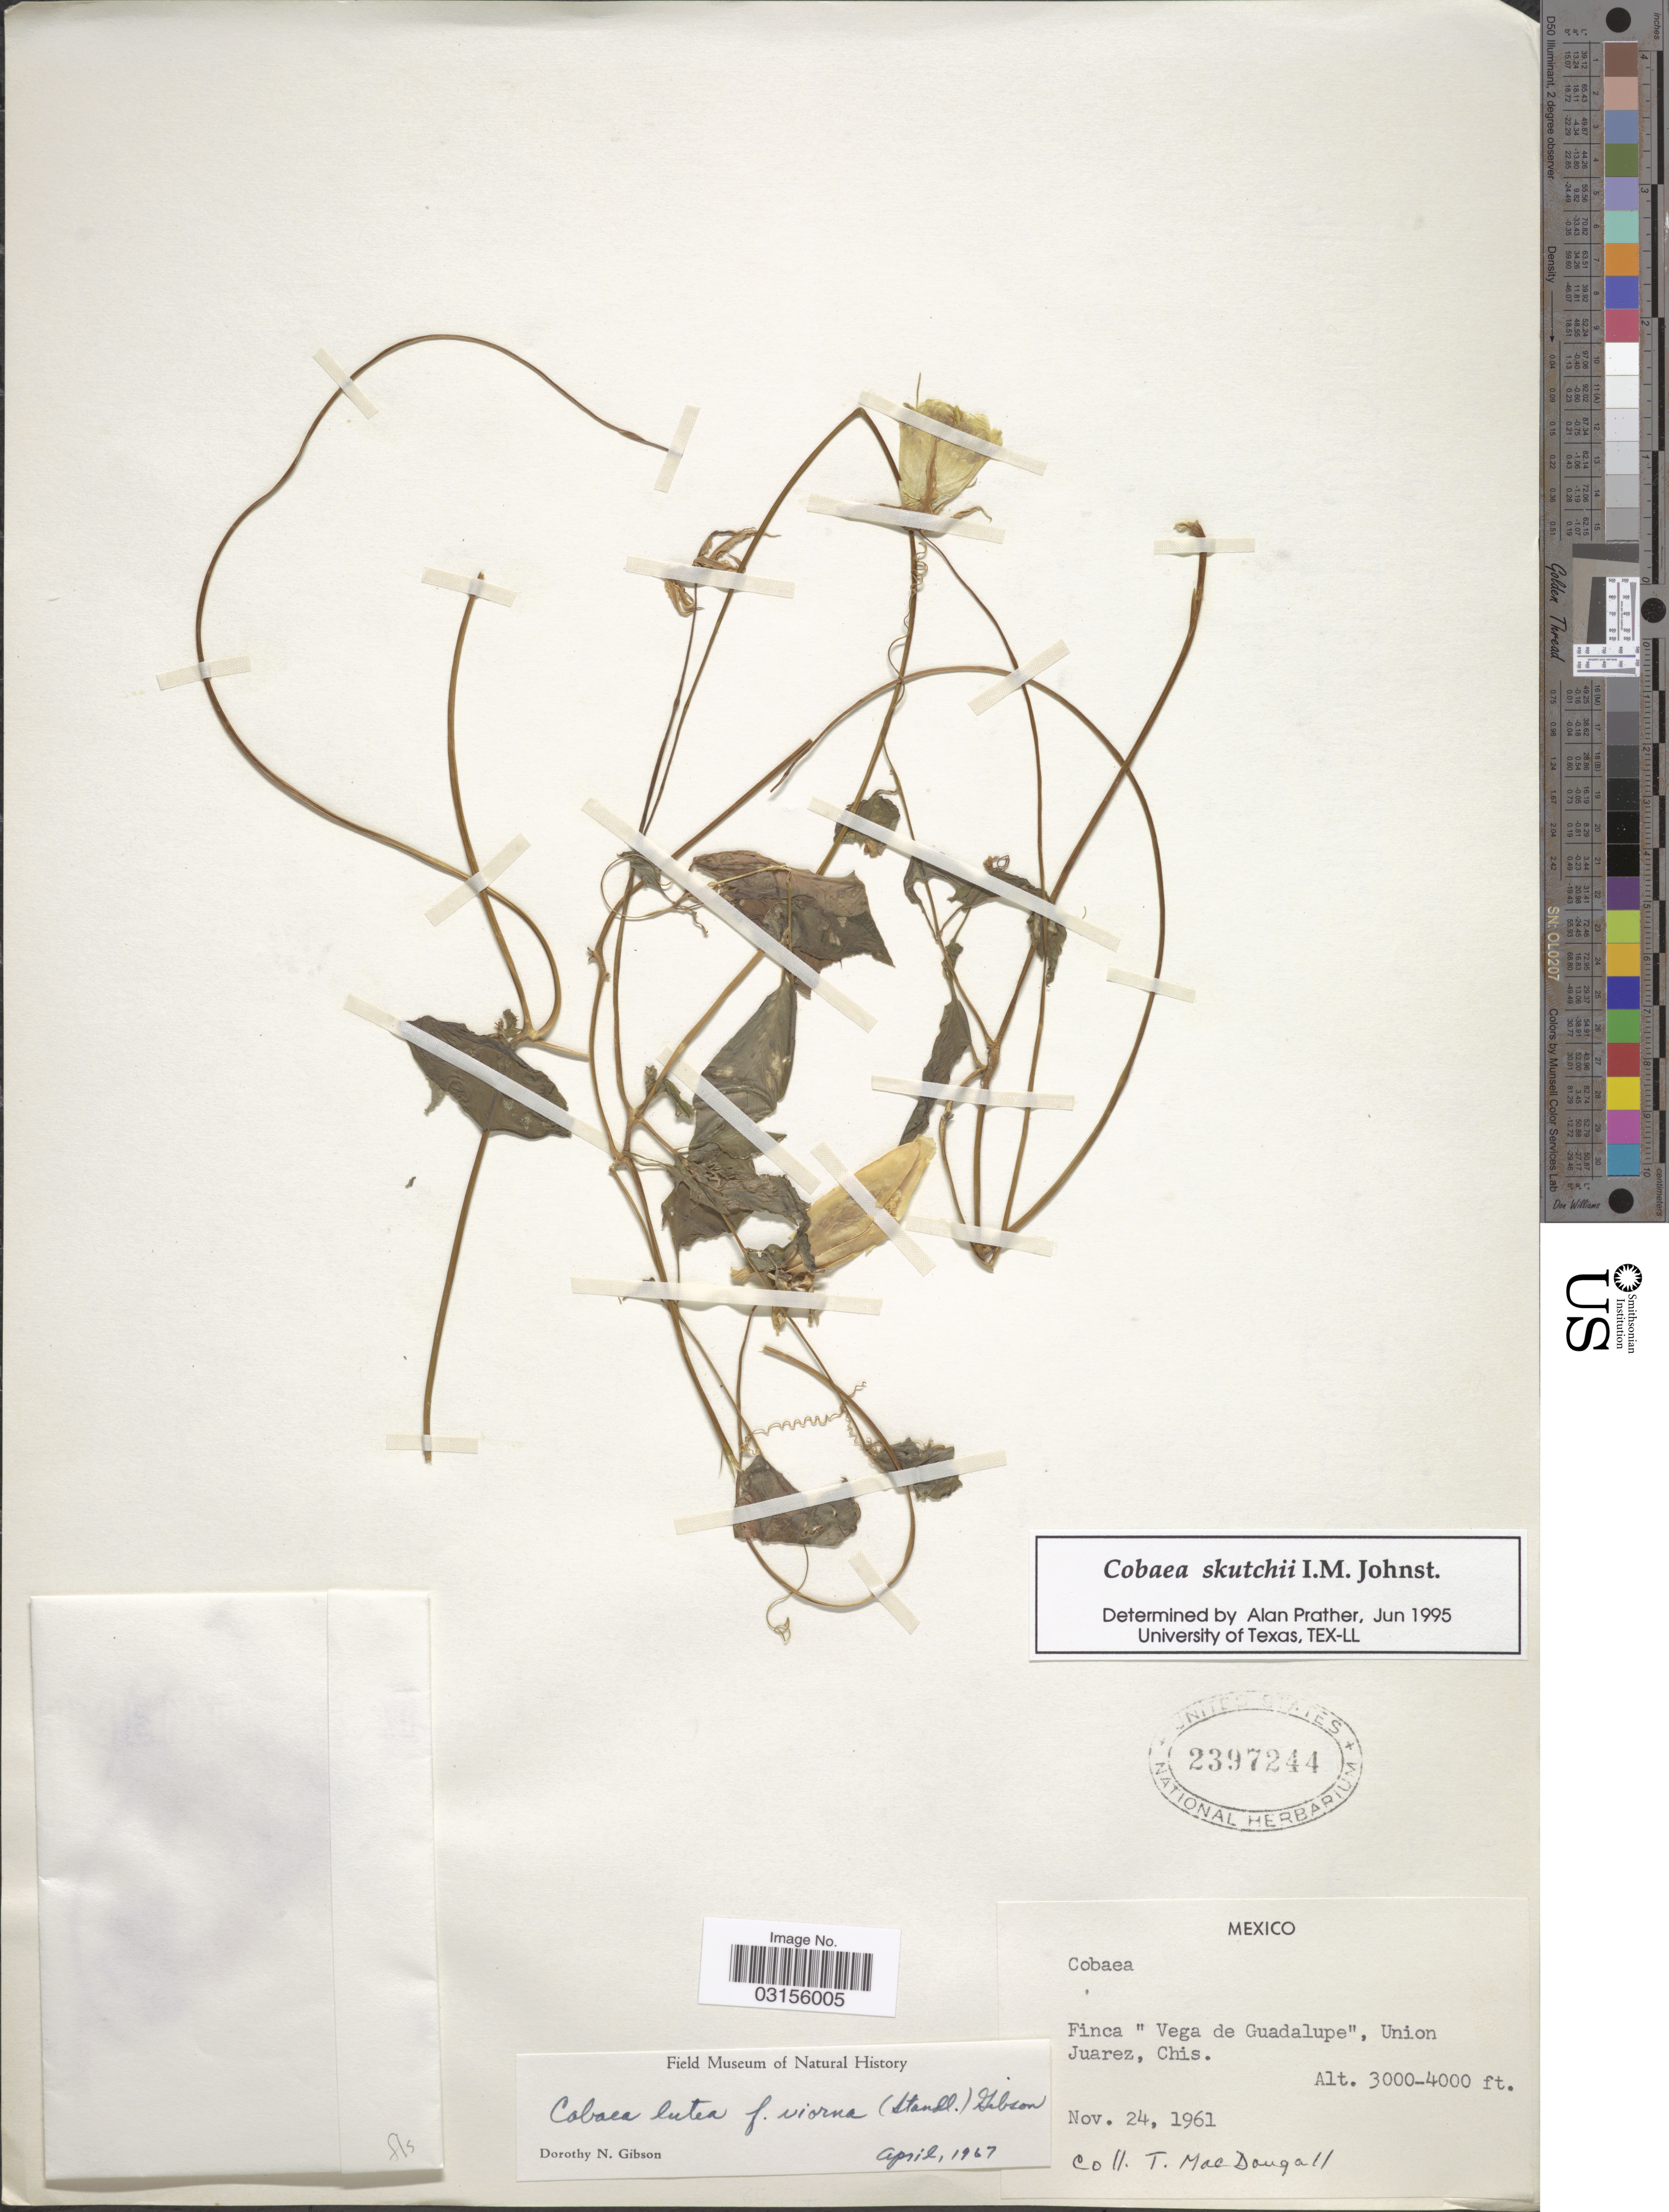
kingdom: Plantae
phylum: Tracheophyta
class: Magnoliopsida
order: Ericales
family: Polemoniaceae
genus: Cobaea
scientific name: Cobaea skutchii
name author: I.M. Johnst.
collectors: T. B. MacDougall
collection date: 1961-11-24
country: Mexico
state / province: Chiapas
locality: Finca "Vega de Guadalupe", Union Juarez.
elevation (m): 914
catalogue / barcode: US 2397244